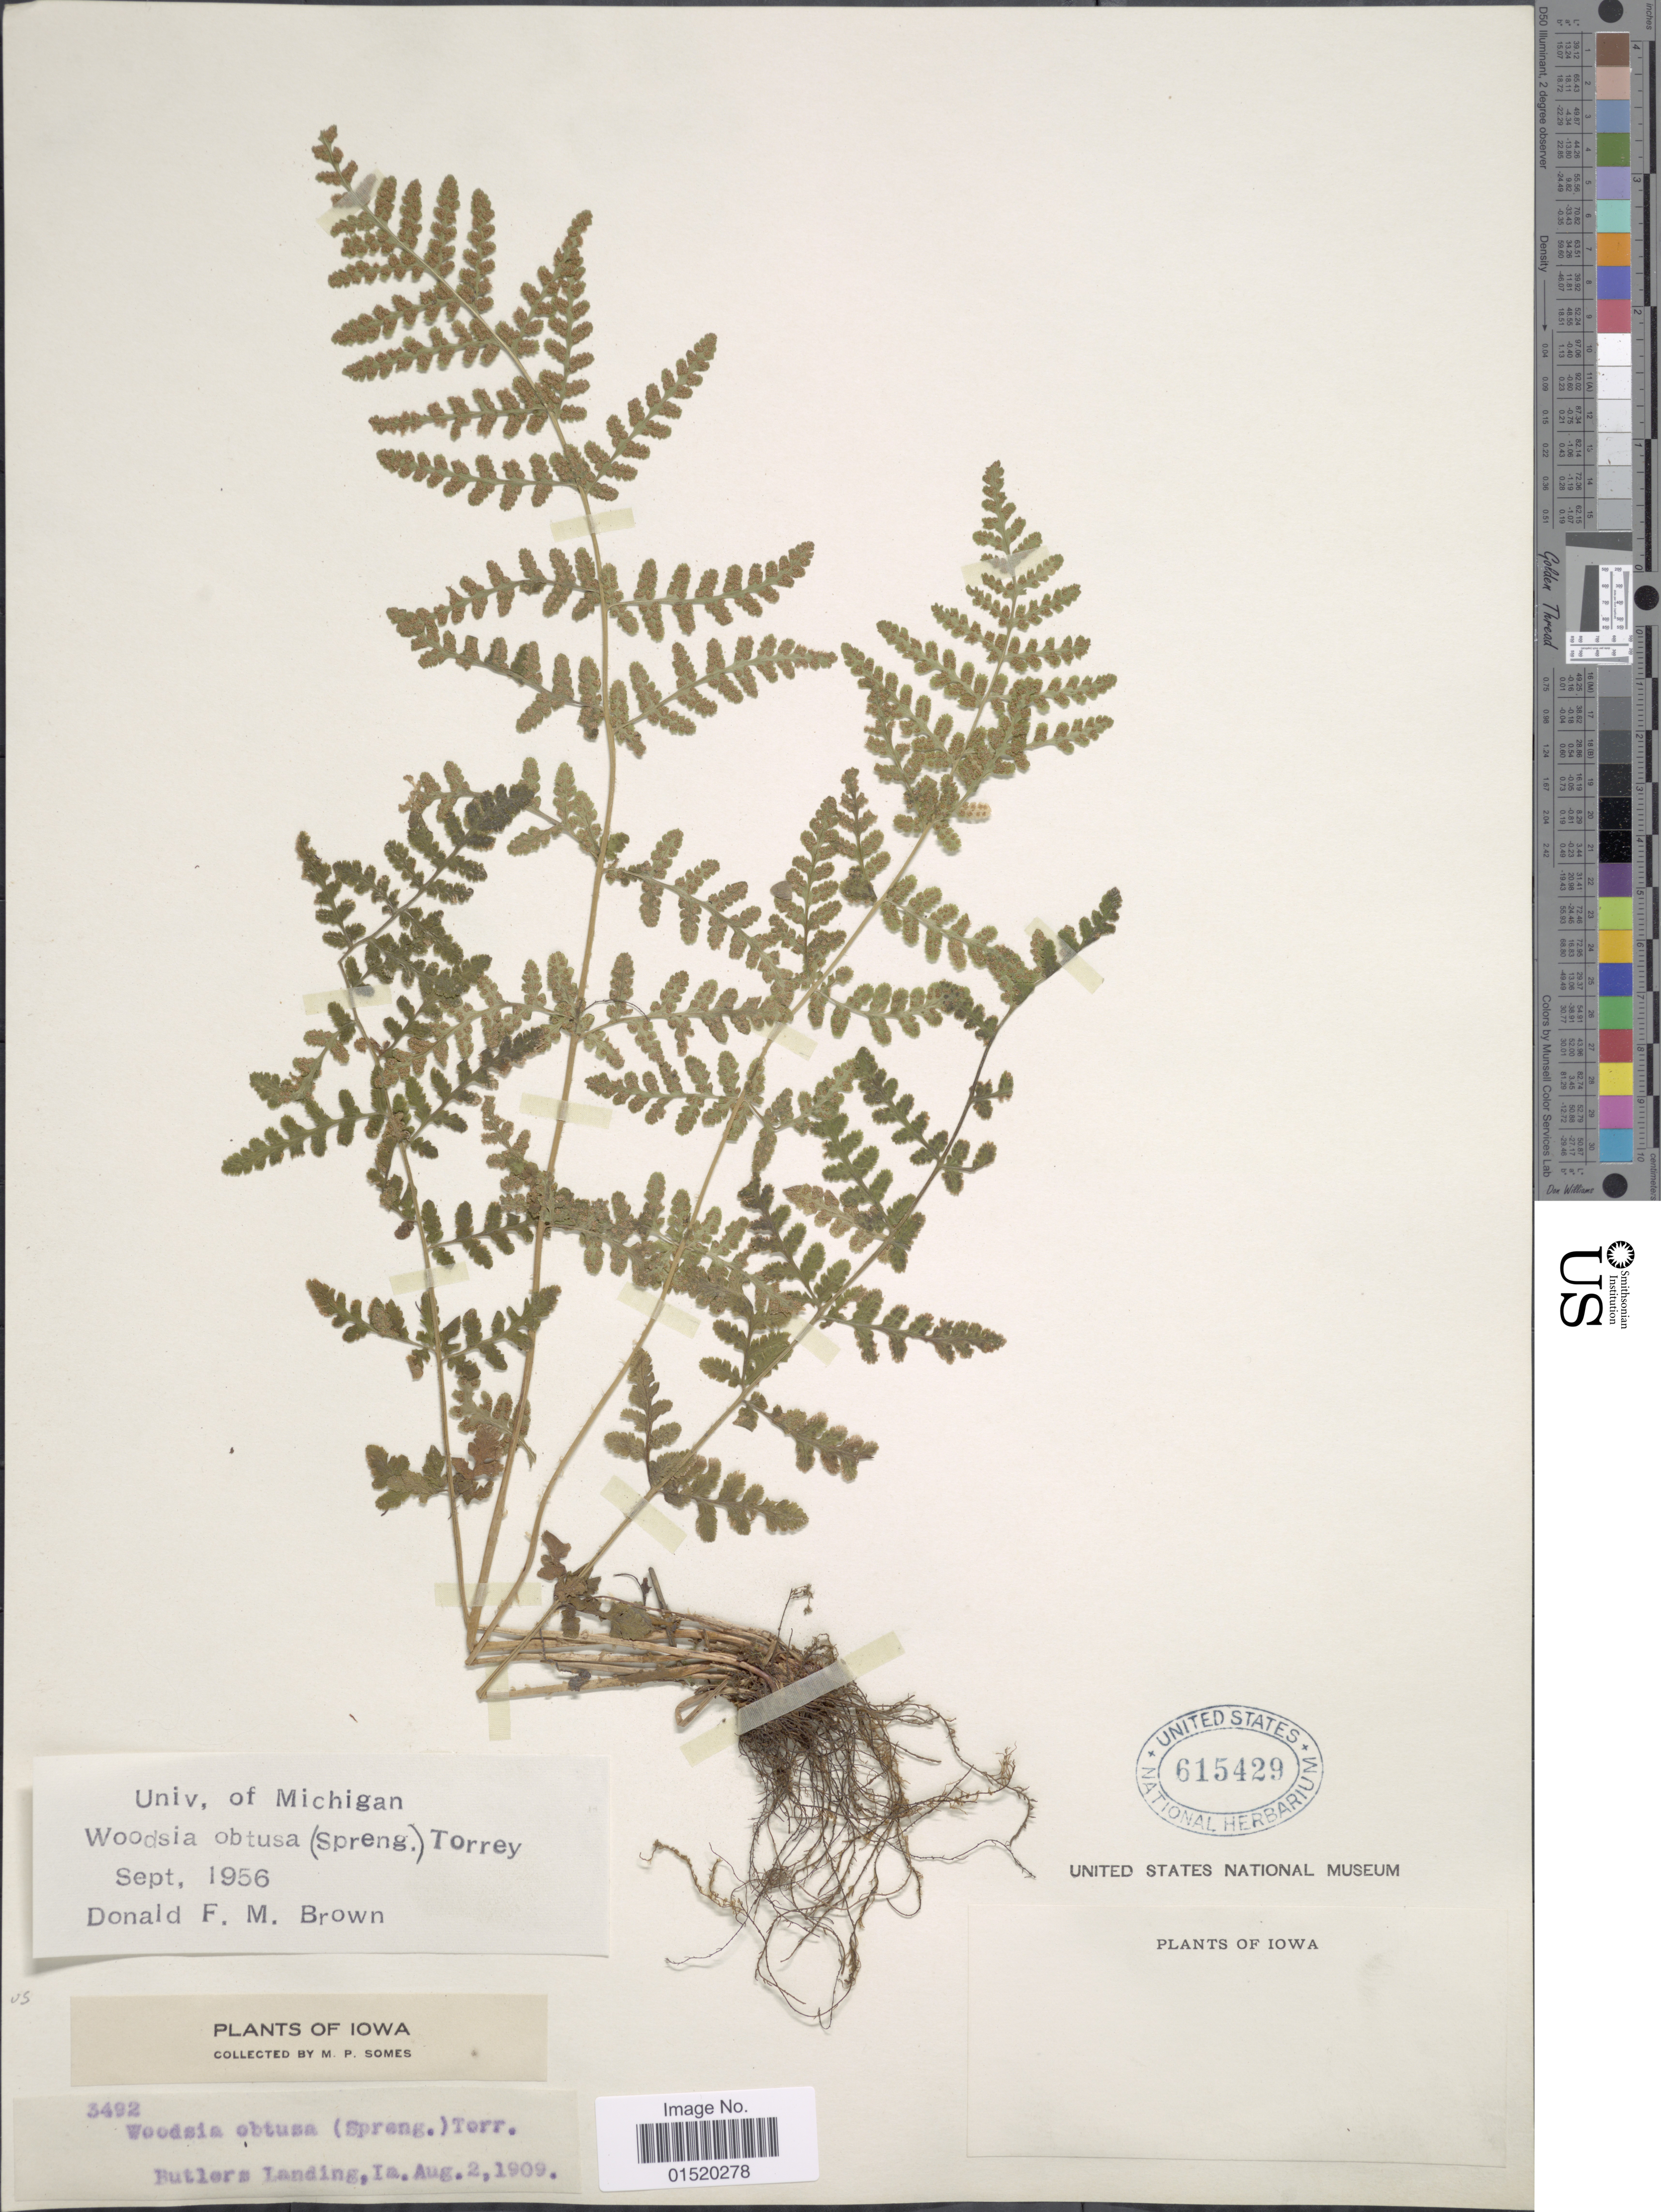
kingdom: Plantae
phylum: Tracheophyta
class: Polypodiopsida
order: Polypodiales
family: Woodsiaceae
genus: Woodsia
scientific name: Woodsia obtusa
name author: (Spreng.) Torr.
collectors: M. Somes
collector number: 3492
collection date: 1909-08-02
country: United States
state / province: Iowa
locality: Butlers Landing, Ia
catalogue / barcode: US 615429